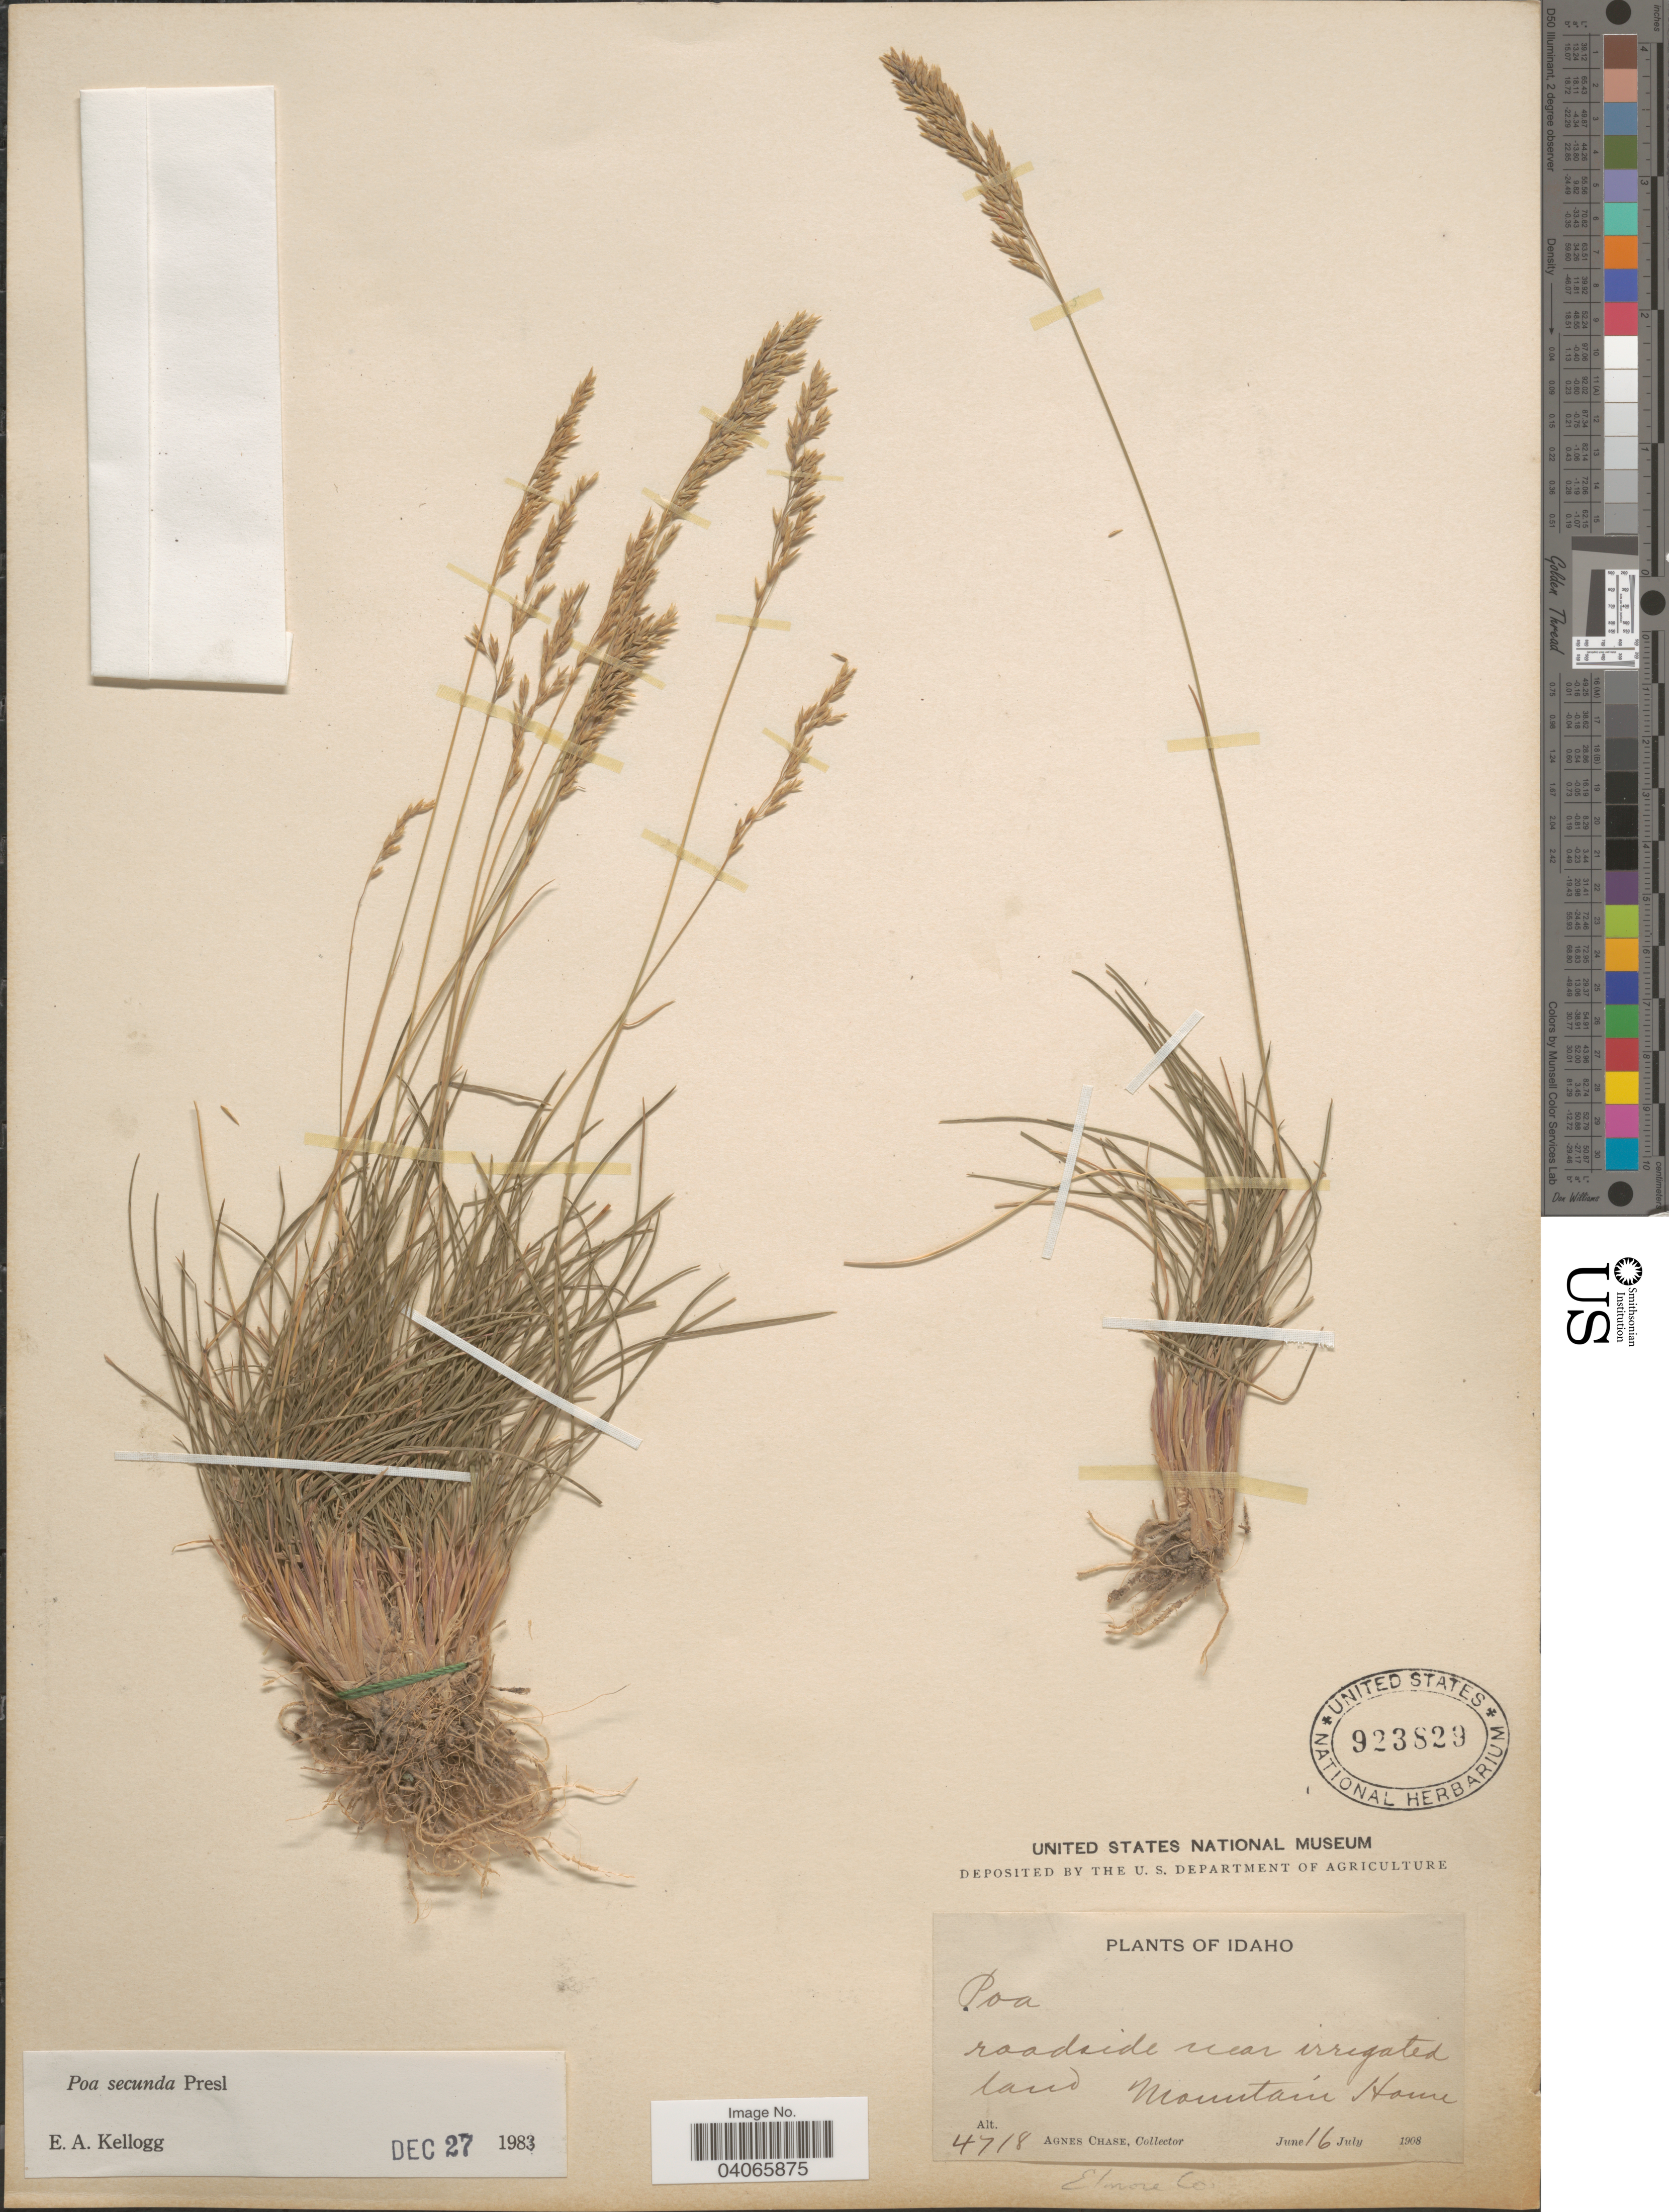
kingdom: Plantae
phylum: Tracheophyta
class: Liliopsida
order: Poales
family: Poaceae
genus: Poa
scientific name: Poa secunda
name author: J. Presl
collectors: A. Chase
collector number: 4718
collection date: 1908-06-16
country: United States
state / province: Idaho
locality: Roadside near irrigated land. Mountain Home. Elmore Co.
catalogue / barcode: US 923829